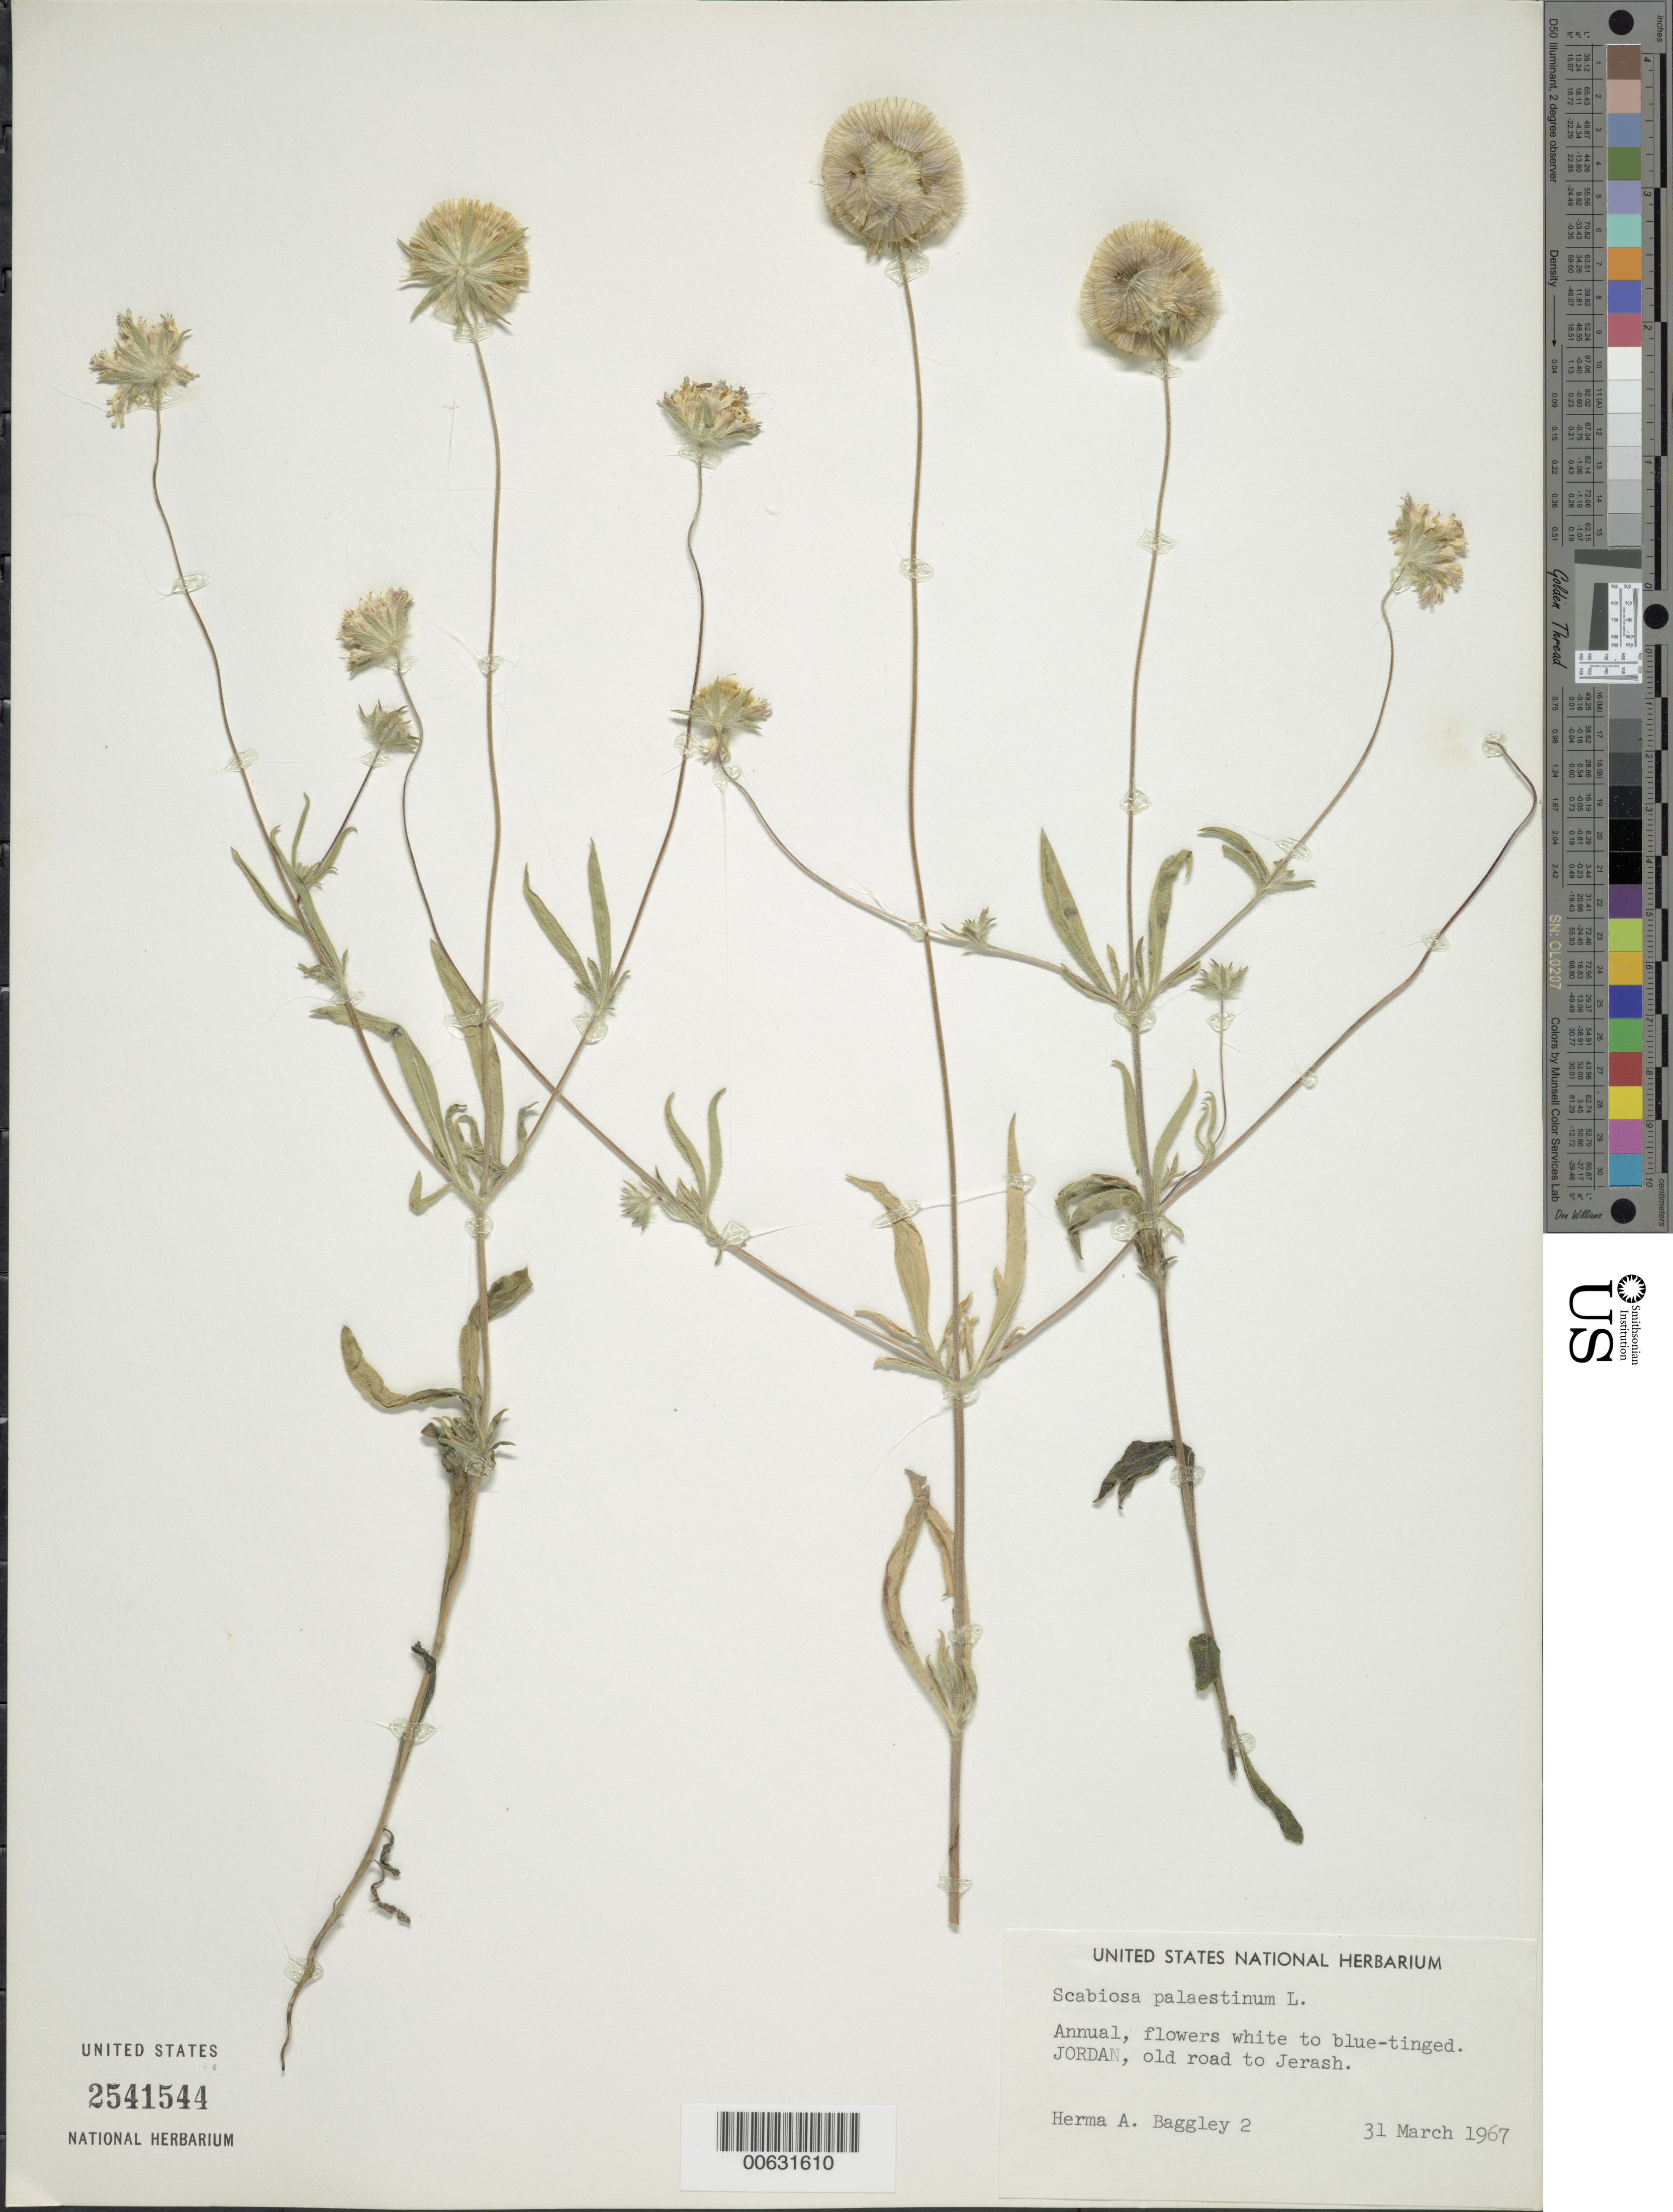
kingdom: Plantae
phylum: Tracheophyta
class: Magnoliopsida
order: Dipsacales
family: Caprifoliaceae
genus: Scabiosa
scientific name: Scabiosa palaestina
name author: L.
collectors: H. Baggley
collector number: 2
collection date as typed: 21 Mar 1967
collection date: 1967-03-21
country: Jordan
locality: Old road to Jerash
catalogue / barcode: US 2541544